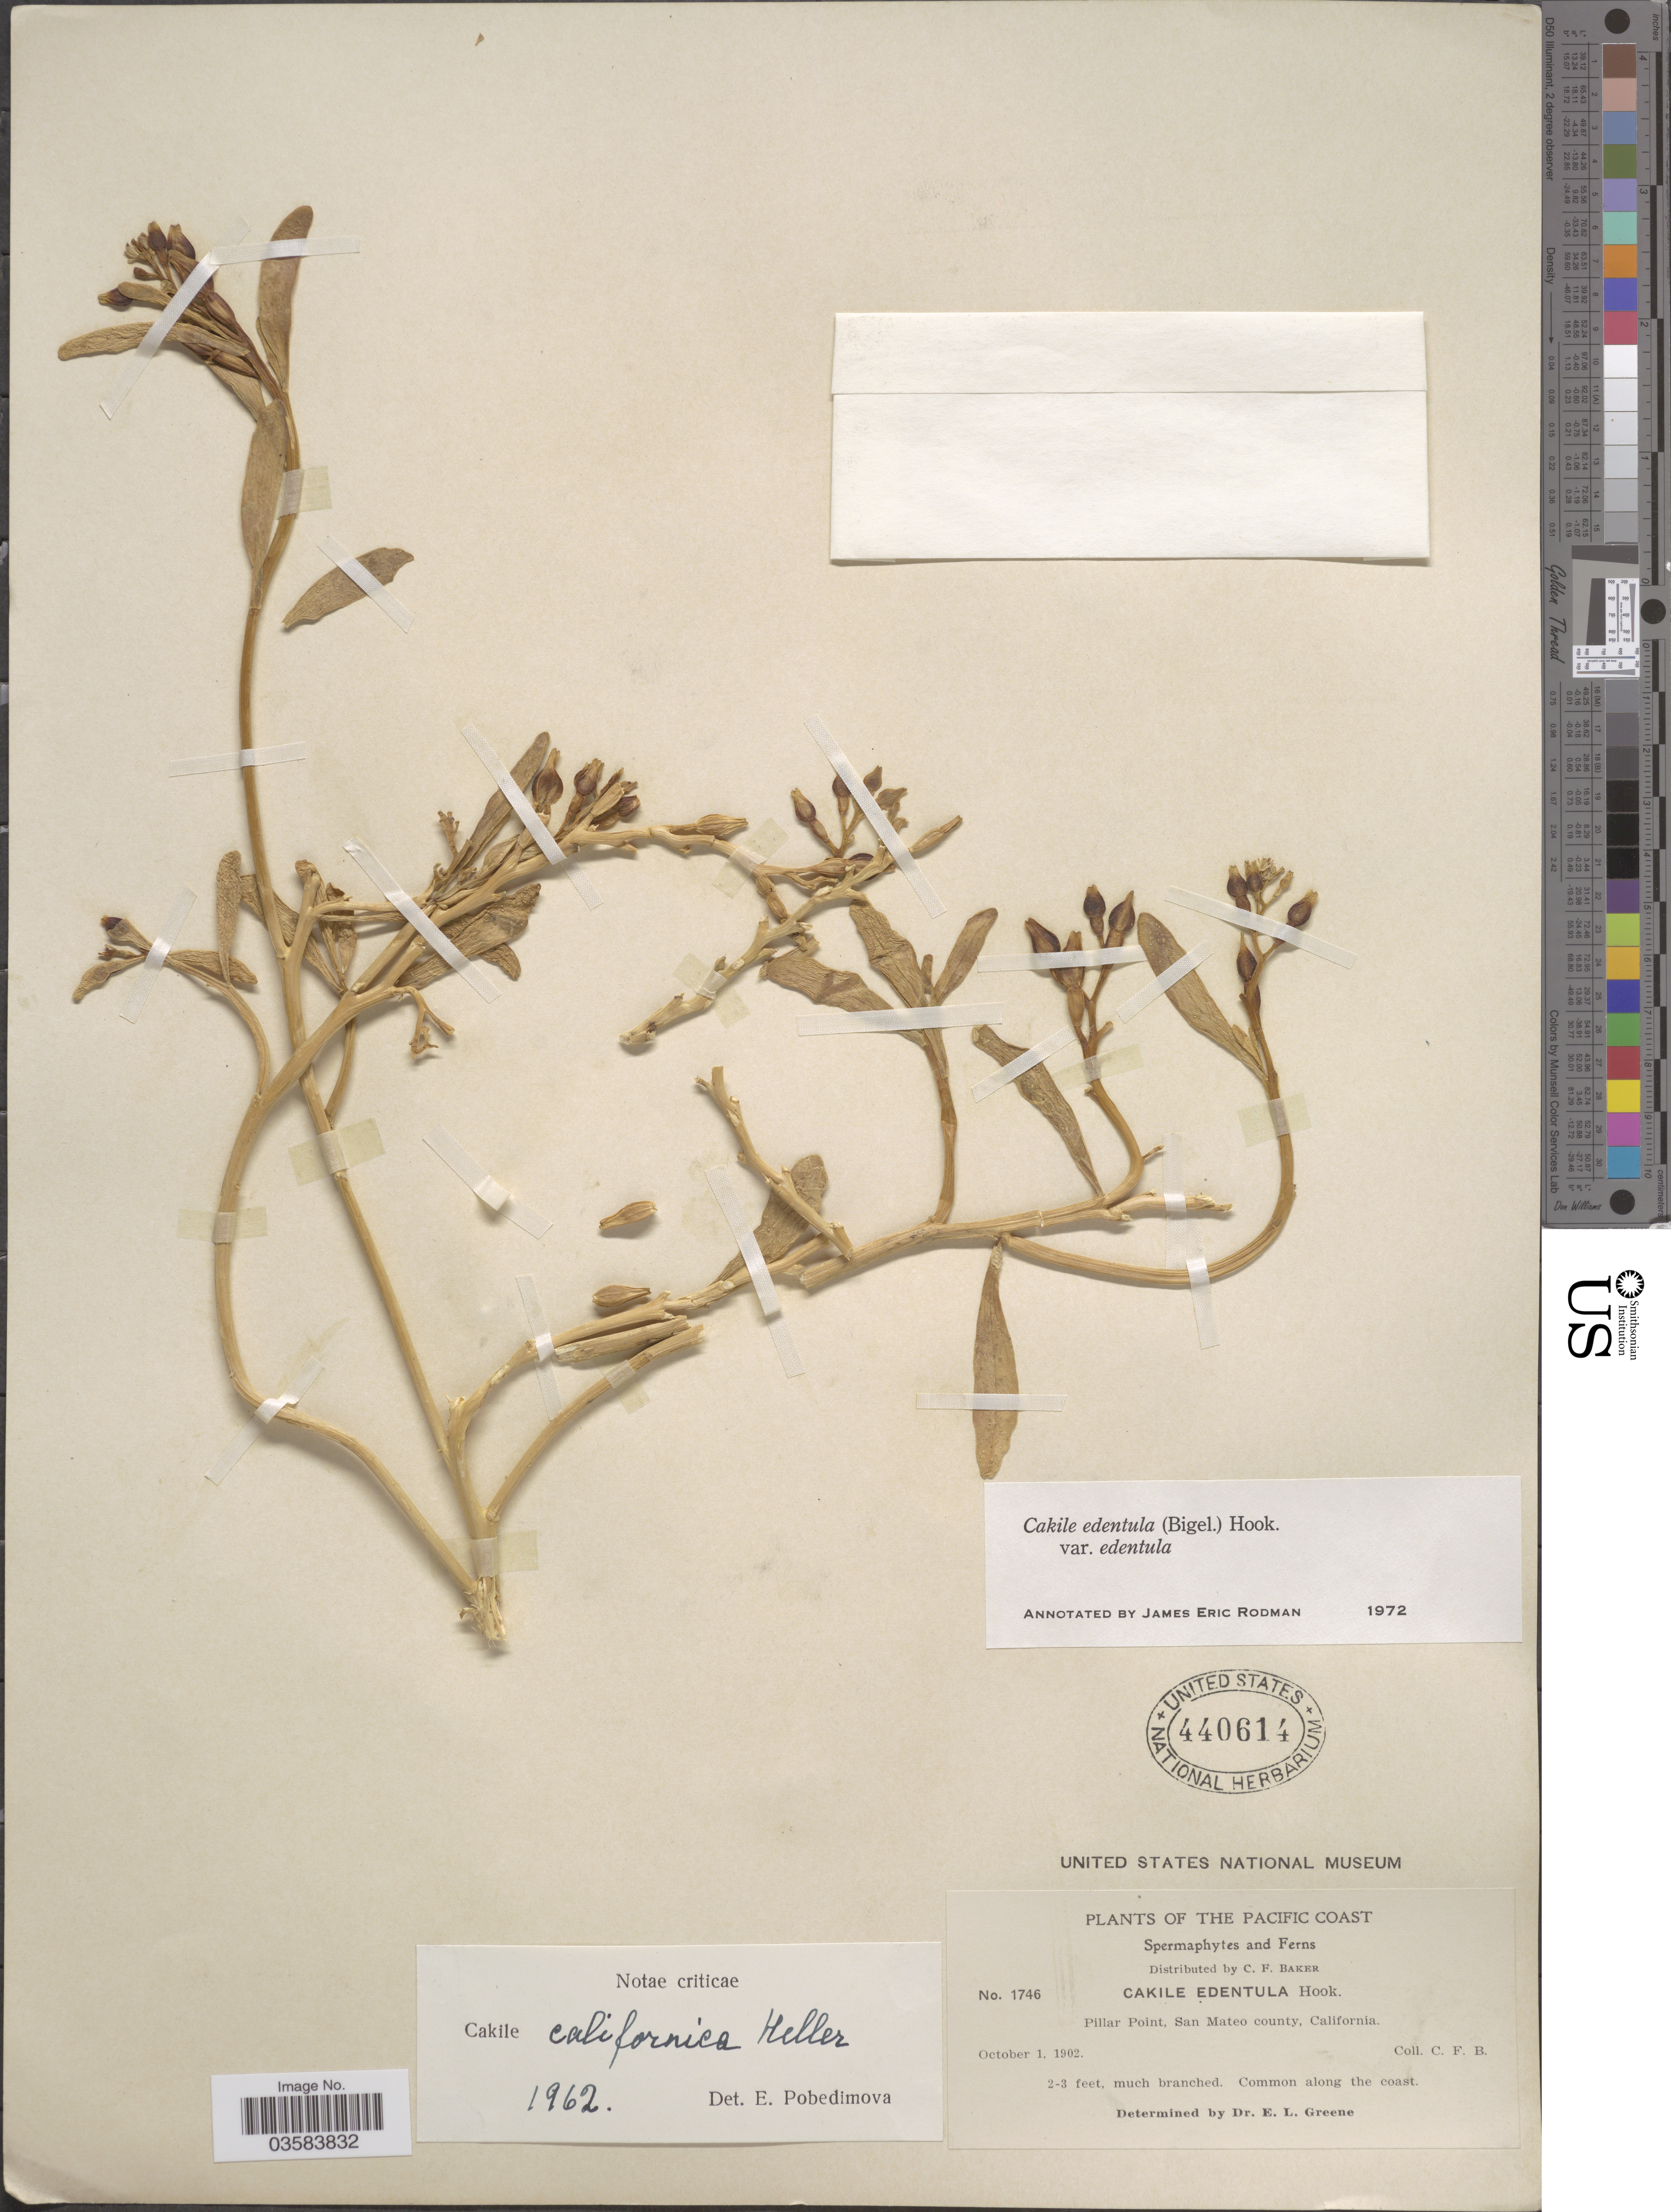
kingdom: Plantae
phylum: Tracheophyta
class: Magnoliopsida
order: Brassicales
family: Brassicaceae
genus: Cakile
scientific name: Cakile edentula var. edentula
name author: (Bigelow) Hook.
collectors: C. F. Baker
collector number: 1746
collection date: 1902-10-01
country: United States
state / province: California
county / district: San Mateo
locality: The Pacific Coast. Pillar Point, San Mateo county.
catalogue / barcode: US 440614